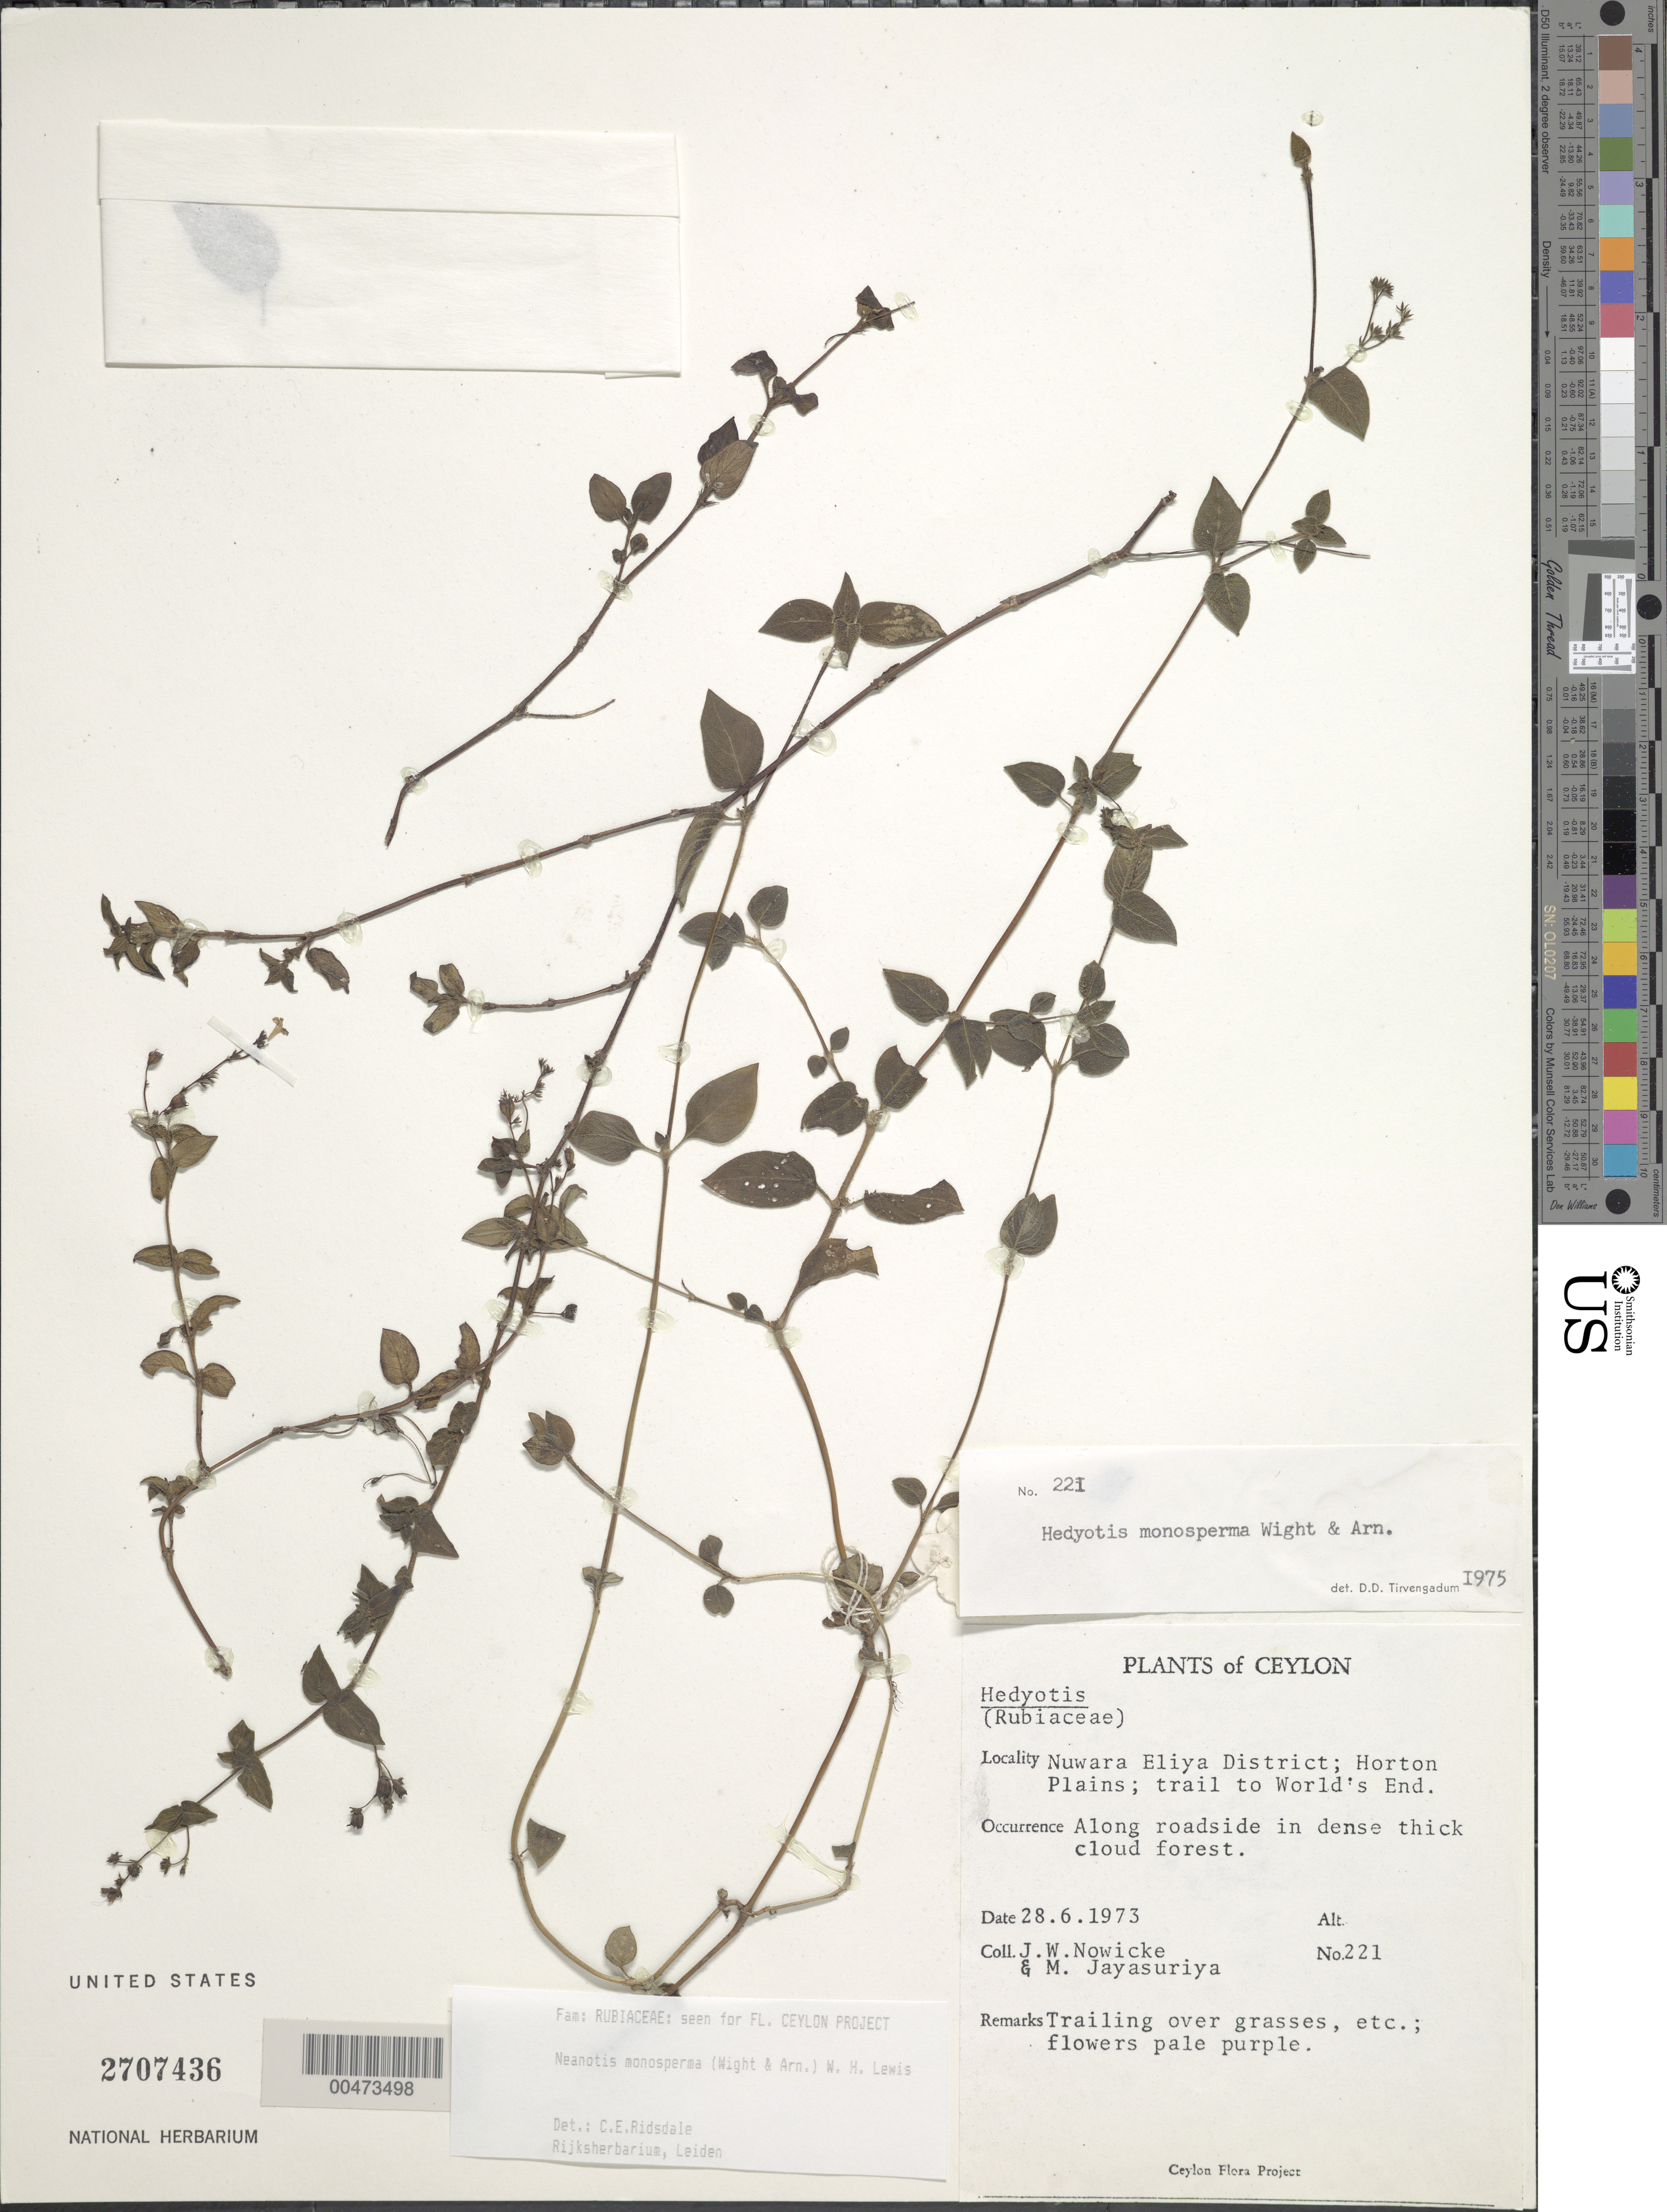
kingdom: Plantae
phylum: Tracheophyta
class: Magnoliopsida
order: Gentianales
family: Rubiaceae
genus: Neanotis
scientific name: Neanotis monosperma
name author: (Wight & Arn.) W.H. Lewis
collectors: J. W. Nowicke & A. H. Jayasuriya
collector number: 221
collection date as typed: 28 Jun 1973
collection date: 1973-06-28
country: Sri Lanka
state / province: Central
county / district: Nuwara Eliya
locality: Horton Plains, trail to Worlds End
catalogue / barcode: US 2707436